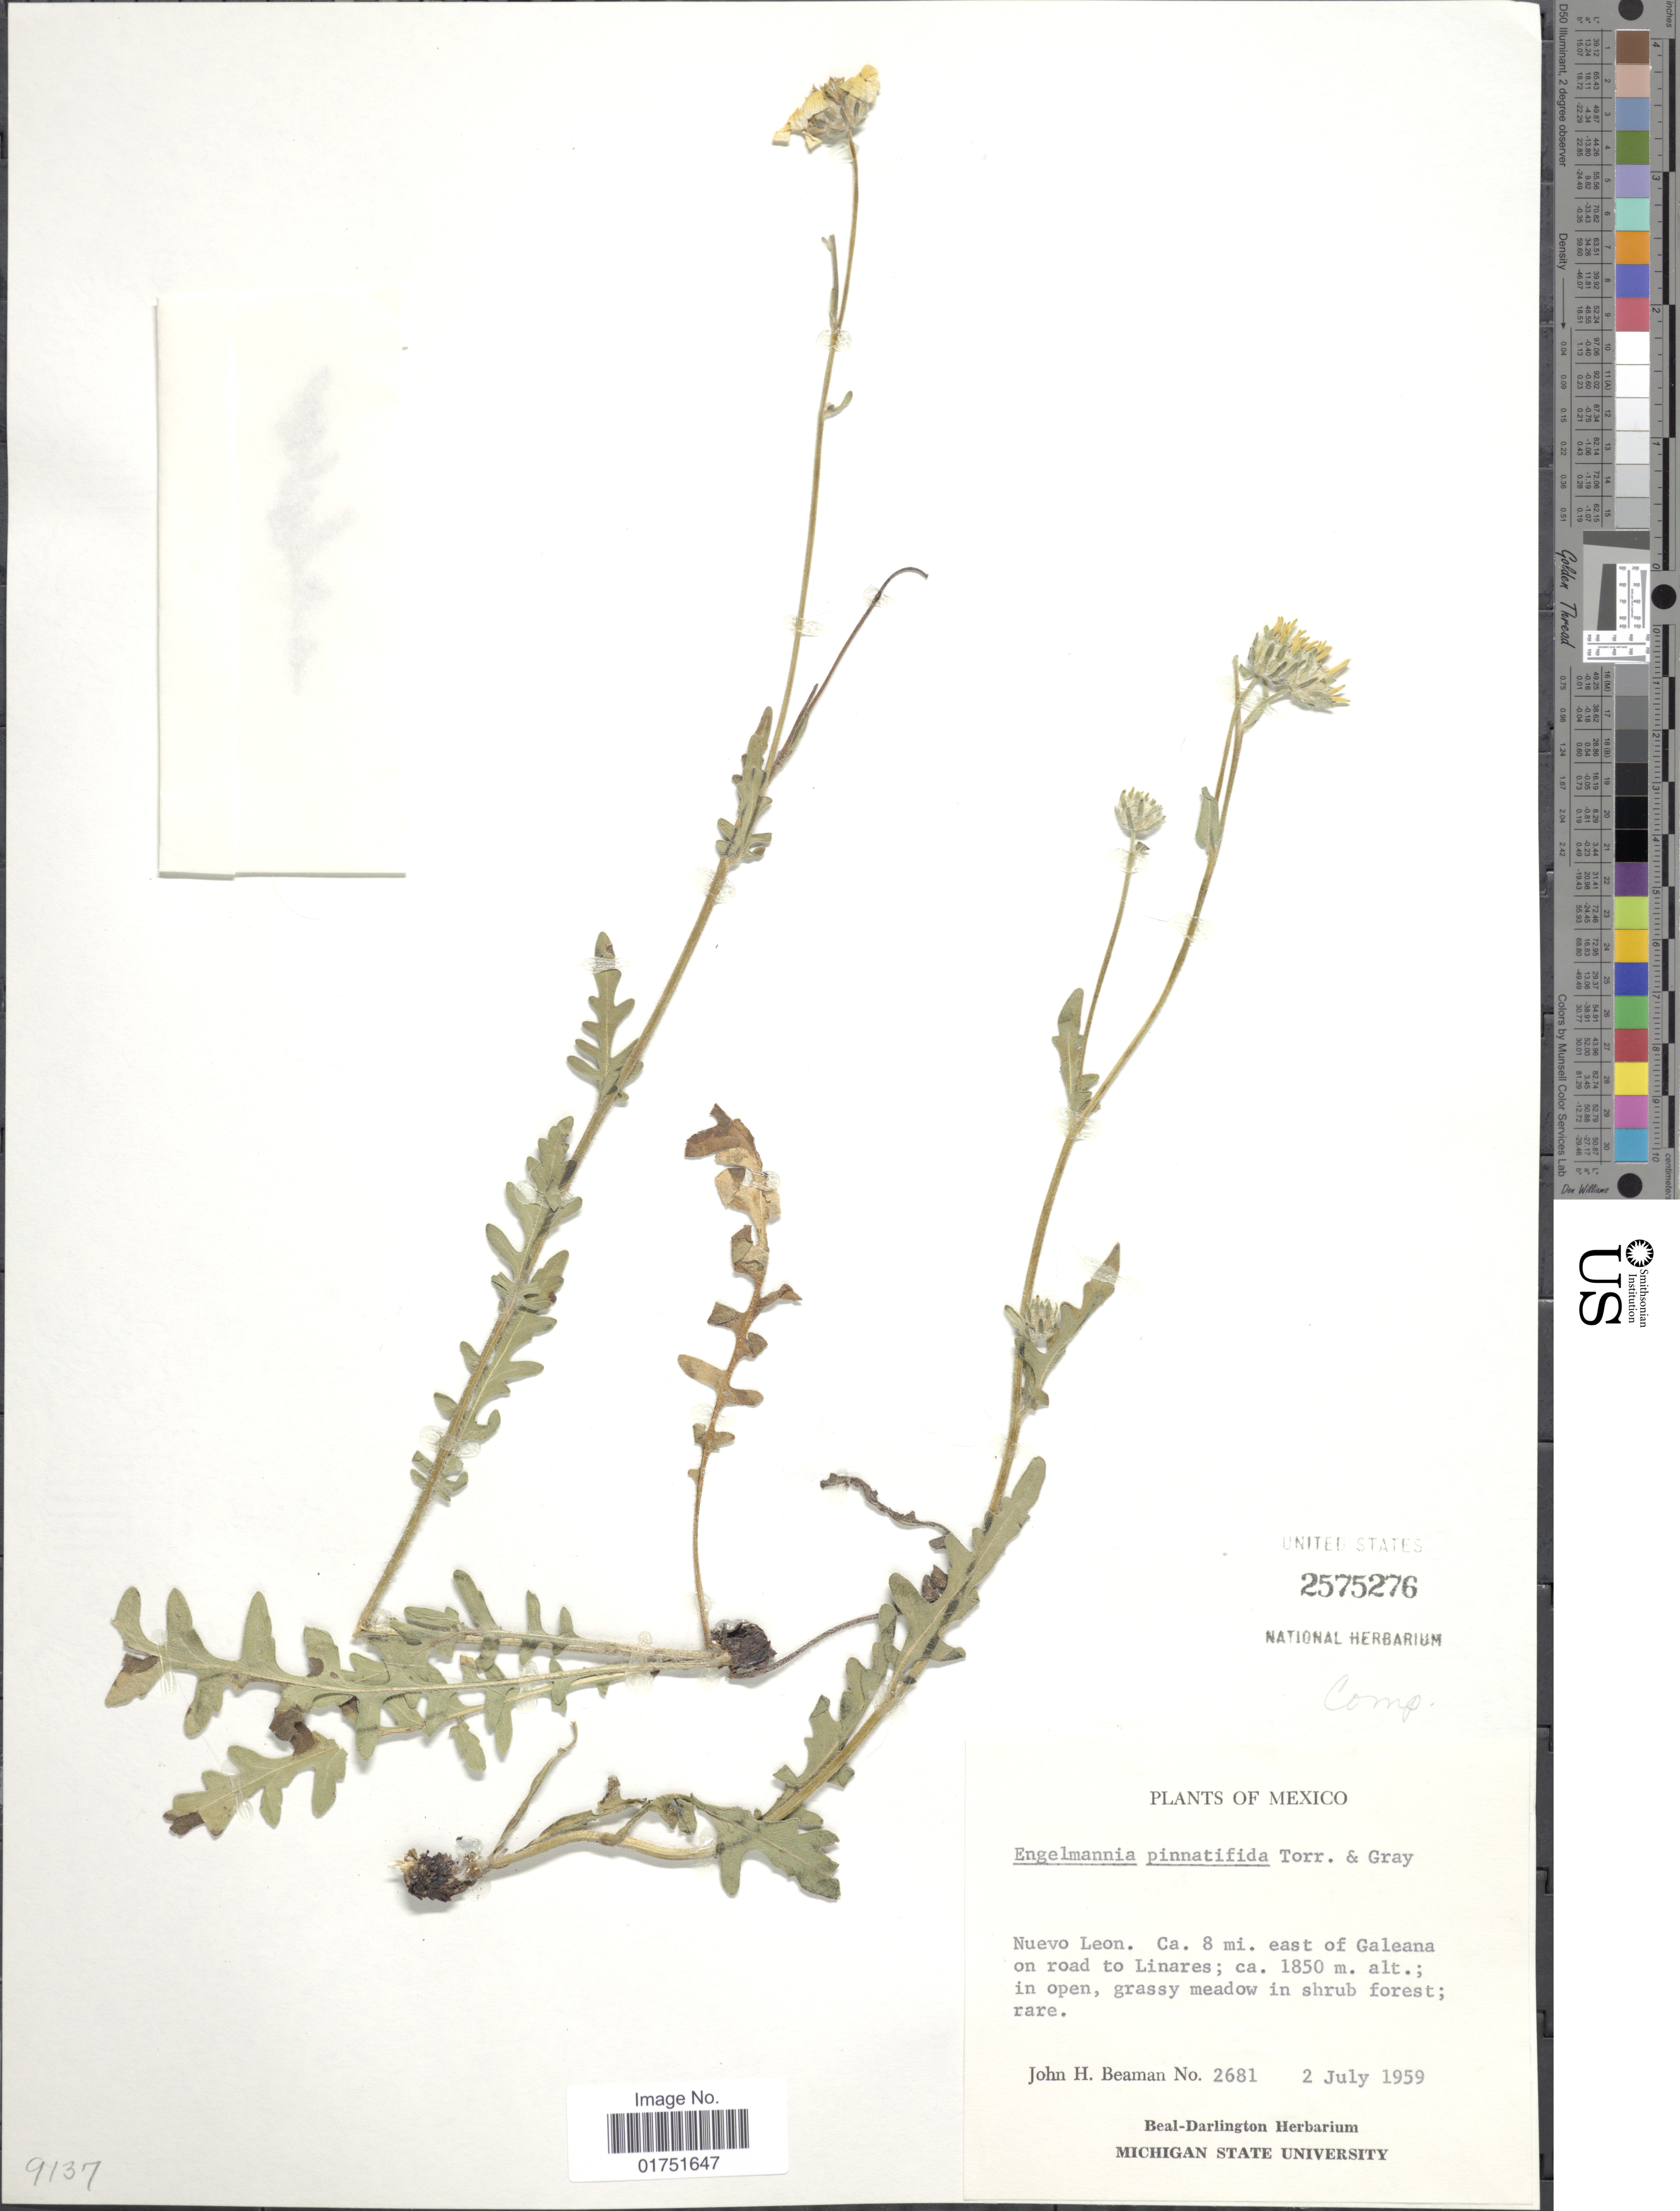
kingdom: Plantae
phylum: Tracheophyta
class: Magnoliopsida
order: Asterales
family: Asteraceae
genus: Engelmannia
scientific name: Engelmannia pinnatifida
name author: Torr. & A. Gray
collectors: J. H. Beaman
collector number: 2681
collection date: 1959-07-02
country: Mexico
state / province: Nuevo León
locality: Ca 8 mi east of Galeana on road to Linares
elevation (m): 1850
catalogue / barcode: US 2575276